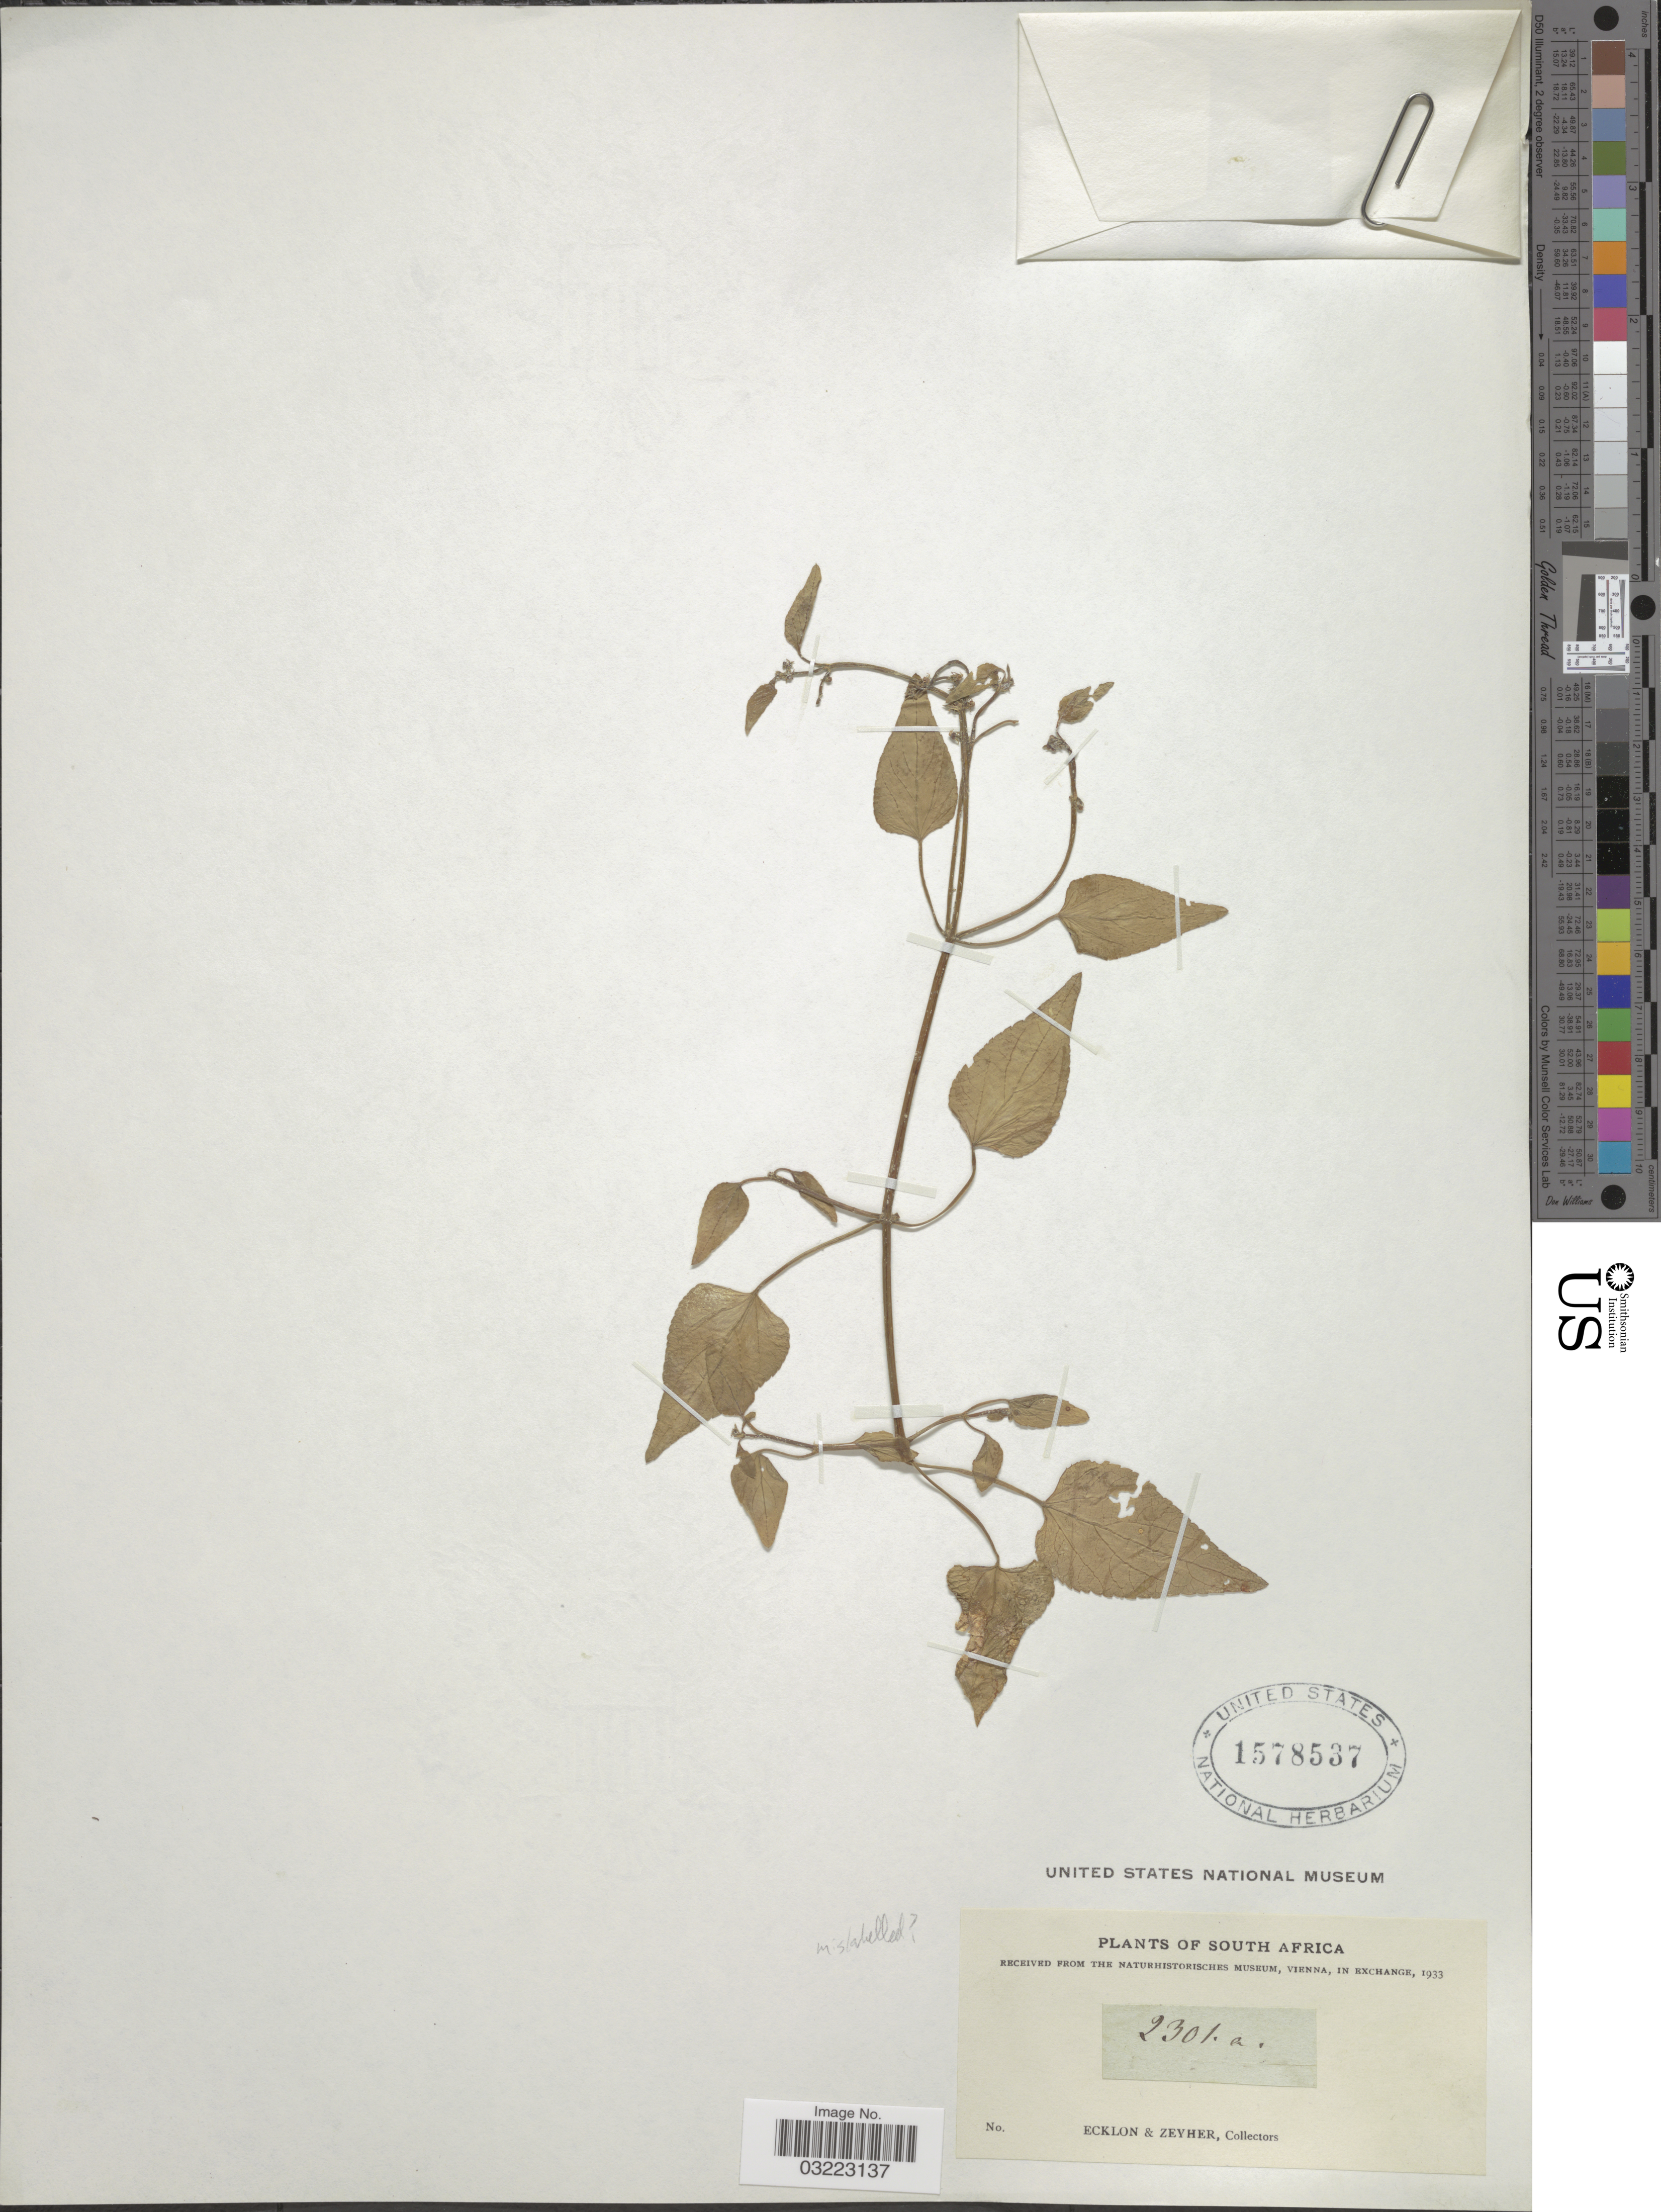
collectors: -. Ecklon & -. Zeyher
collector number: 2301a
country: South Africa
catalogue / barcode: US 1578537